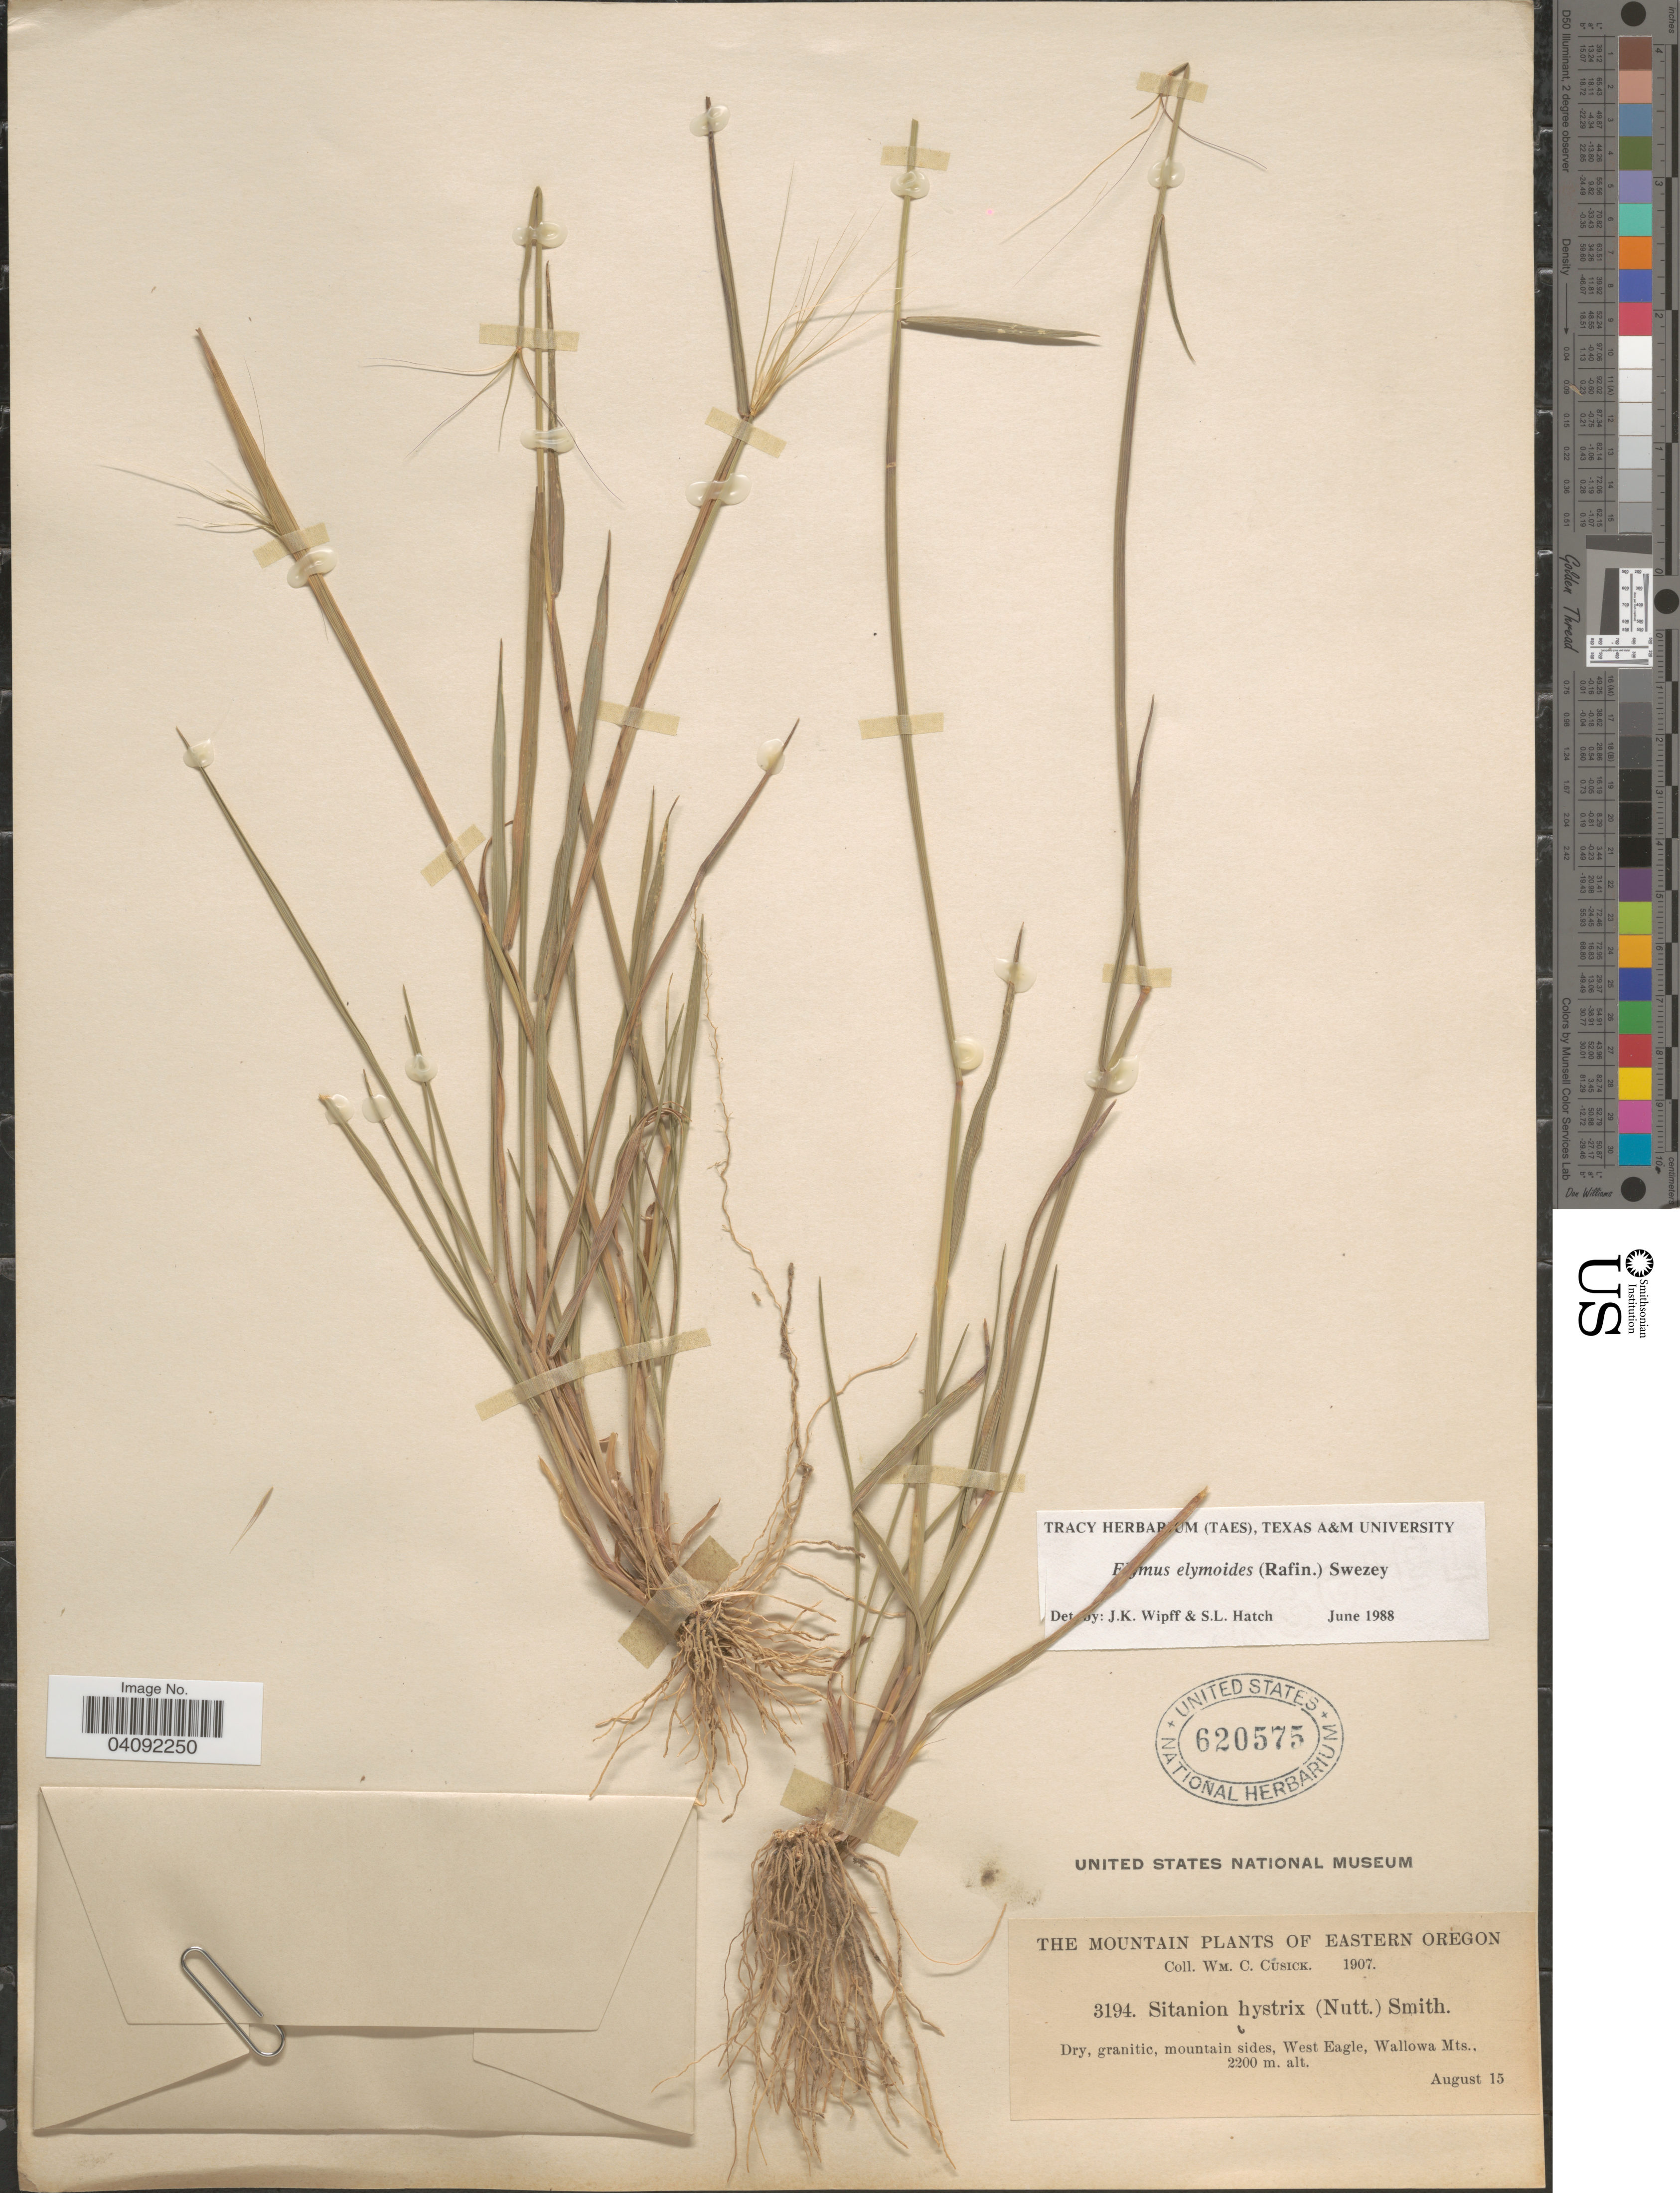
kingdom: Plantae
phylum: Tracheophyta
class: Liliopsida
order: Poales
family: Poaceae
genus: Elymus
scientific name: Elymus elymoides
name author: (Raf.) Swezey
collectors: W. C. Cusick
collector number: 3194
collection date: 1907-08-15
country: United States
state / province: Oregon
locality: The Mountain. Eastern Oregon. Dry, granitic, mountain sides, West Eagle, Wallowa Mts.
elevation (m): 2200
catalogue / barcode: US 620575